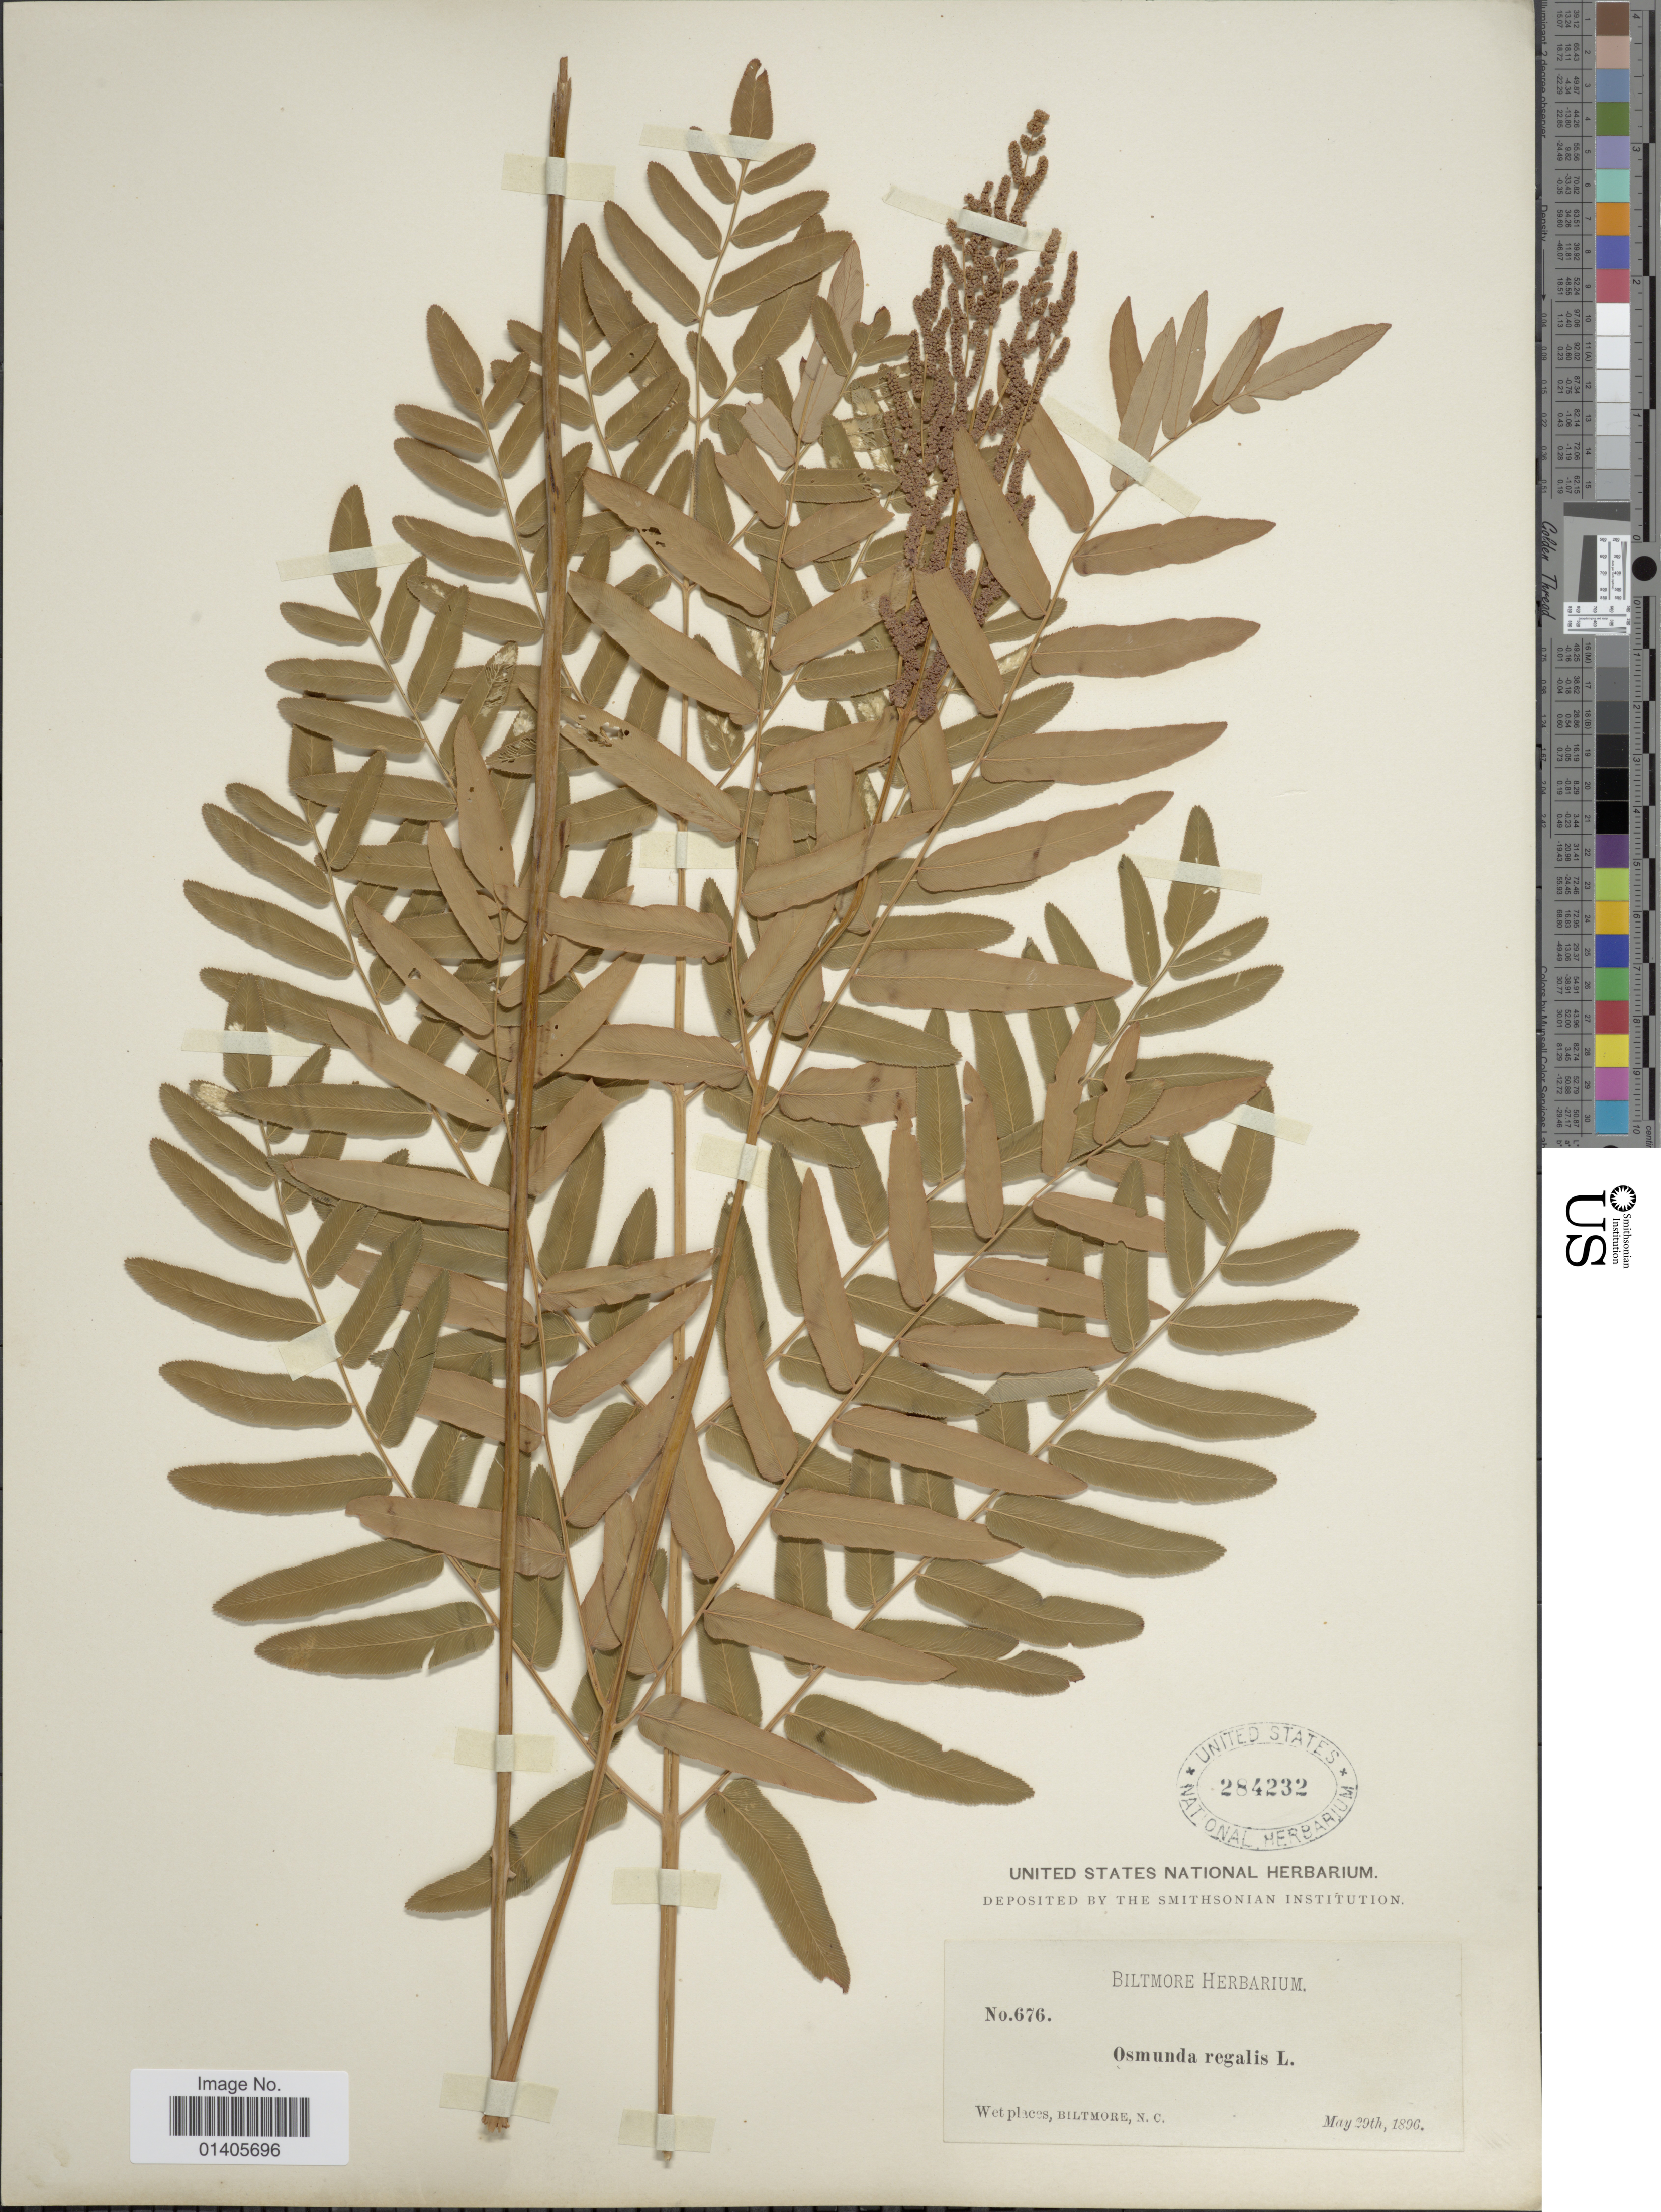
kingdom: Plantae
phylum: Tracheophyta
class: Polypodiopsida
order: Osmundales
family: Osmundaceae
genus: Osmunda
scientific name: Osmunda regalis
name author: L.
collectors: ex herb. Biltmore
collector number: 676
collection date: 1896-05-29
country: United States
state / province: North Carolina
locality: Wet places, Biltmore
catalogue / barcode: US 284232